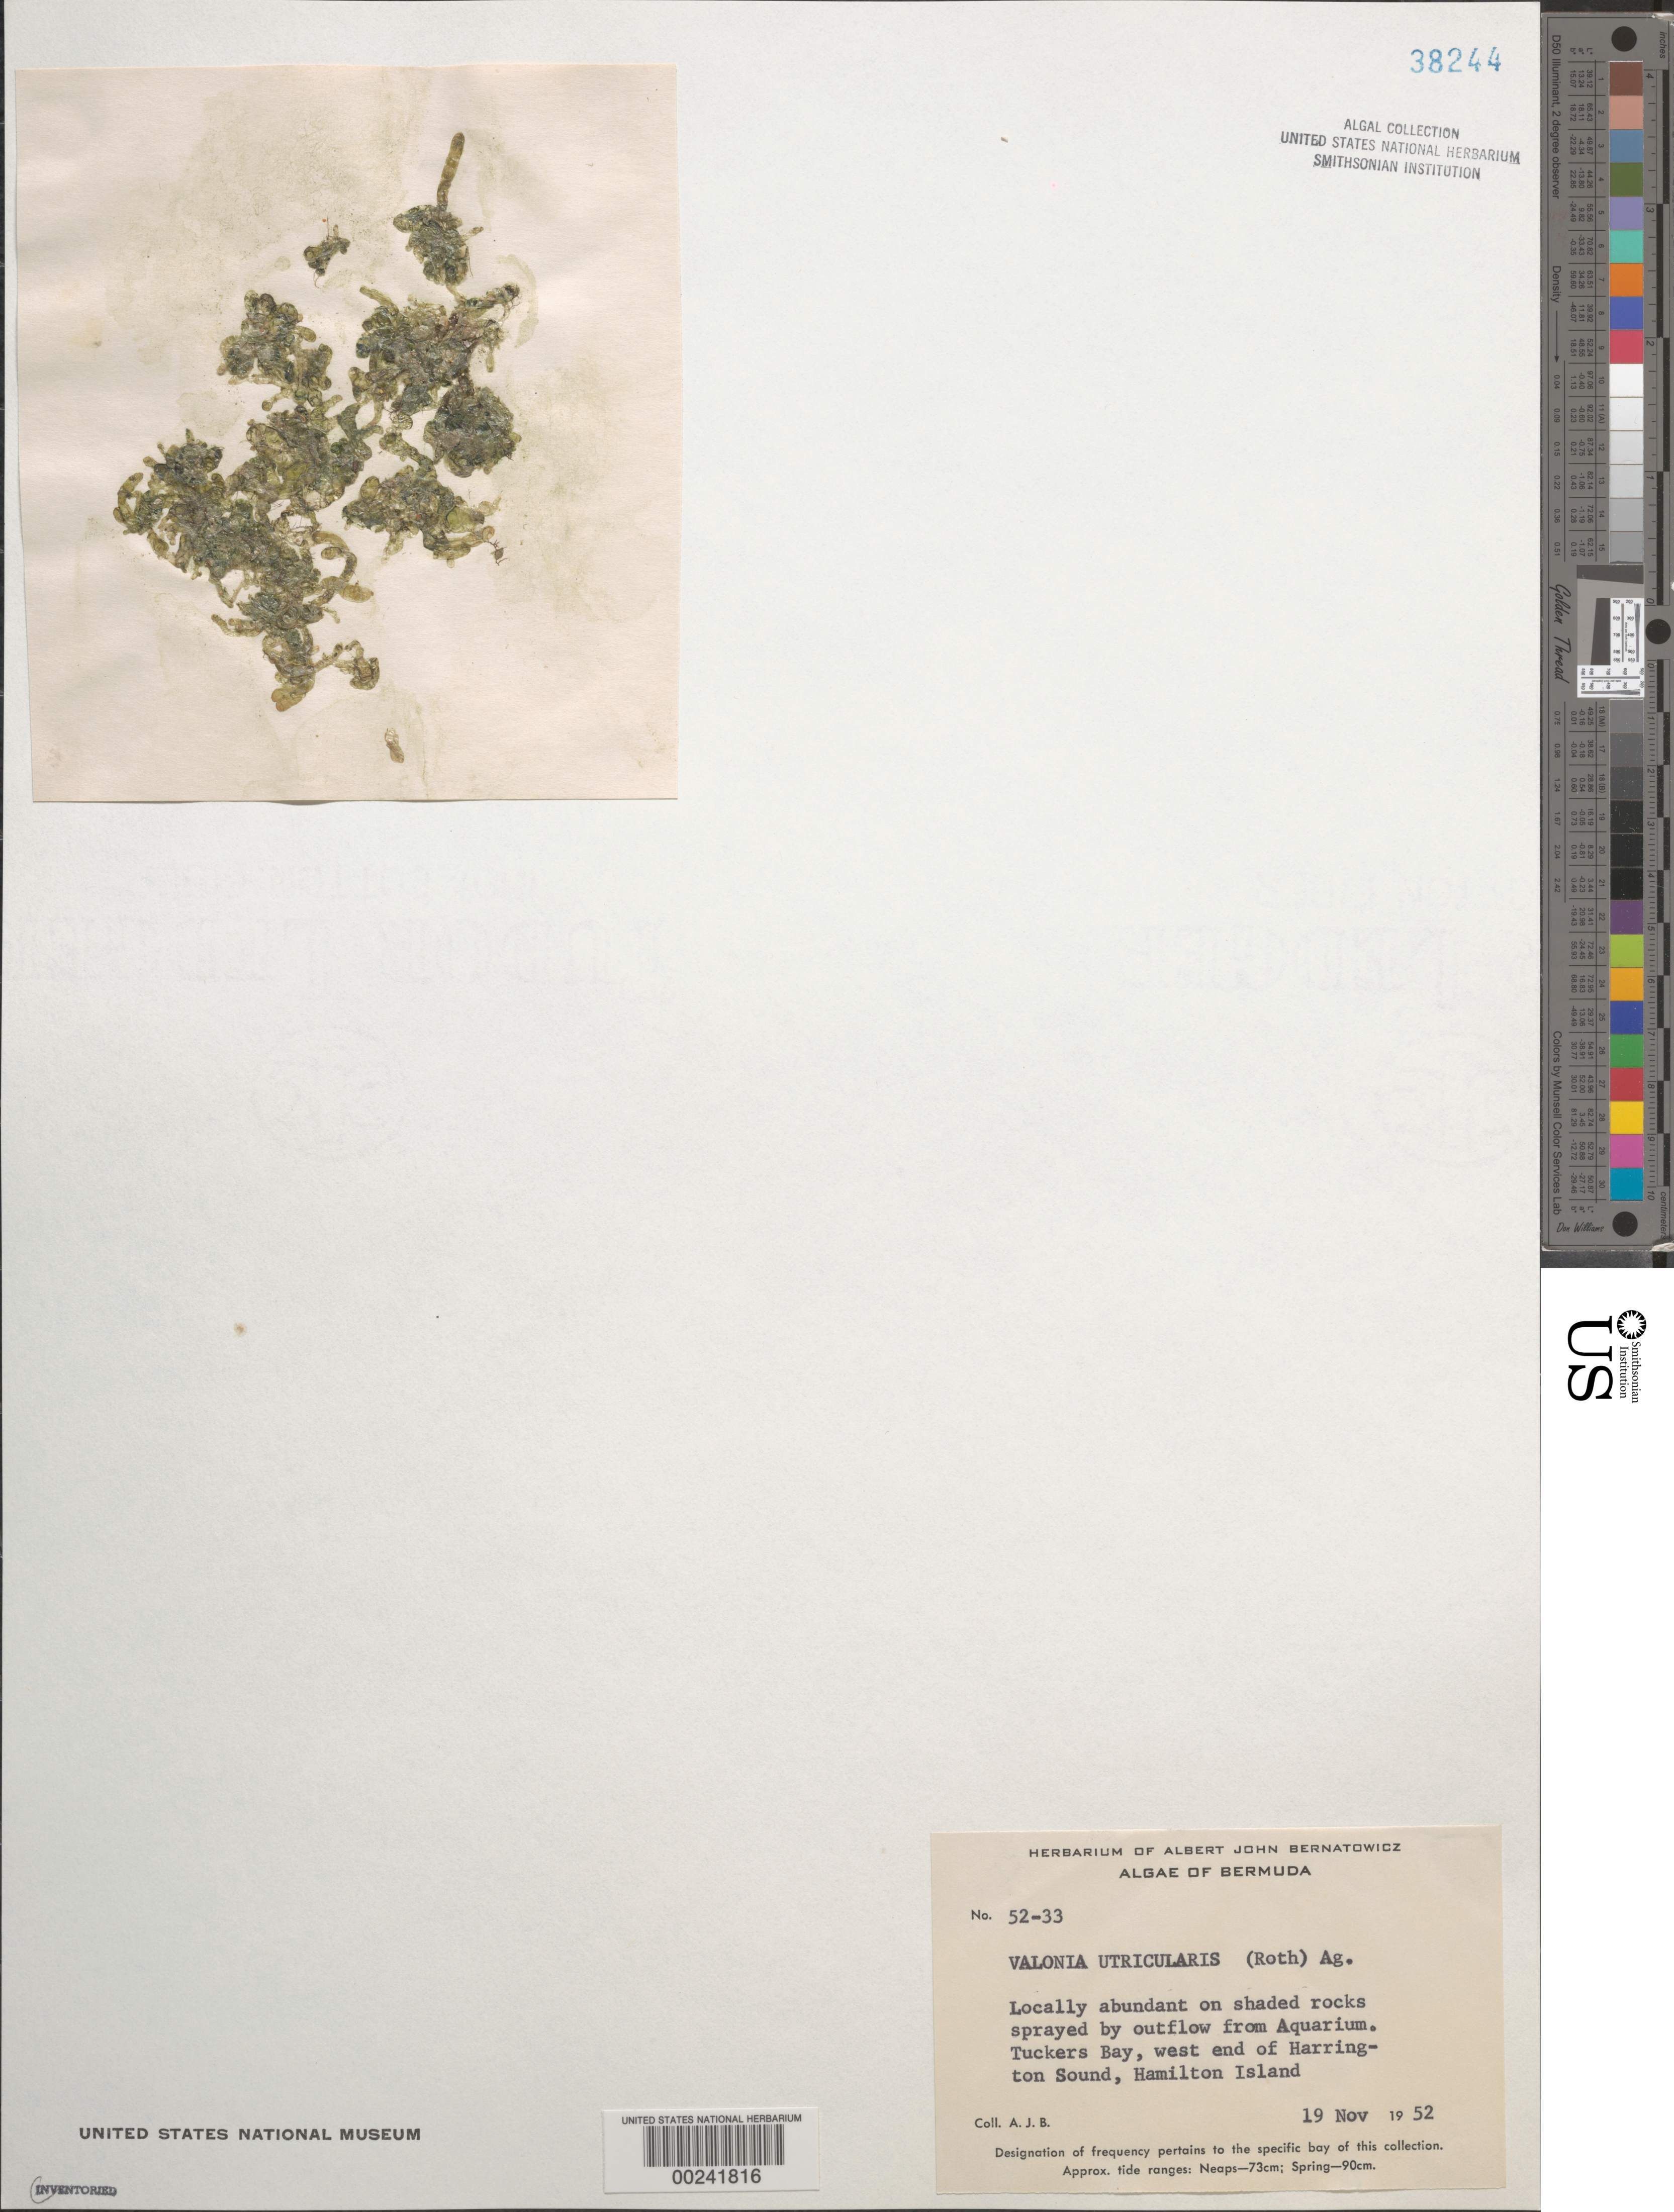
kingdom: Plantae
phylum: Chlorophyta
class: Ulvophyceae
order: Siphonocladales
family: Valoniaceae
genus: Valonia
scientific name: Valonia utricularis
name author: (Roth) C. Agardh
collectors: A. Bernatowicz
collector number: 52-33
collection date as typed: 19 Nov 1952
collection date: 1952-11-19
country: Bermuda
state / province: Saint George's (parish)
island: Bermuda Island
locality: Harrington Sound, Tucker's Town Bay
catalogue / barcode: US 38244